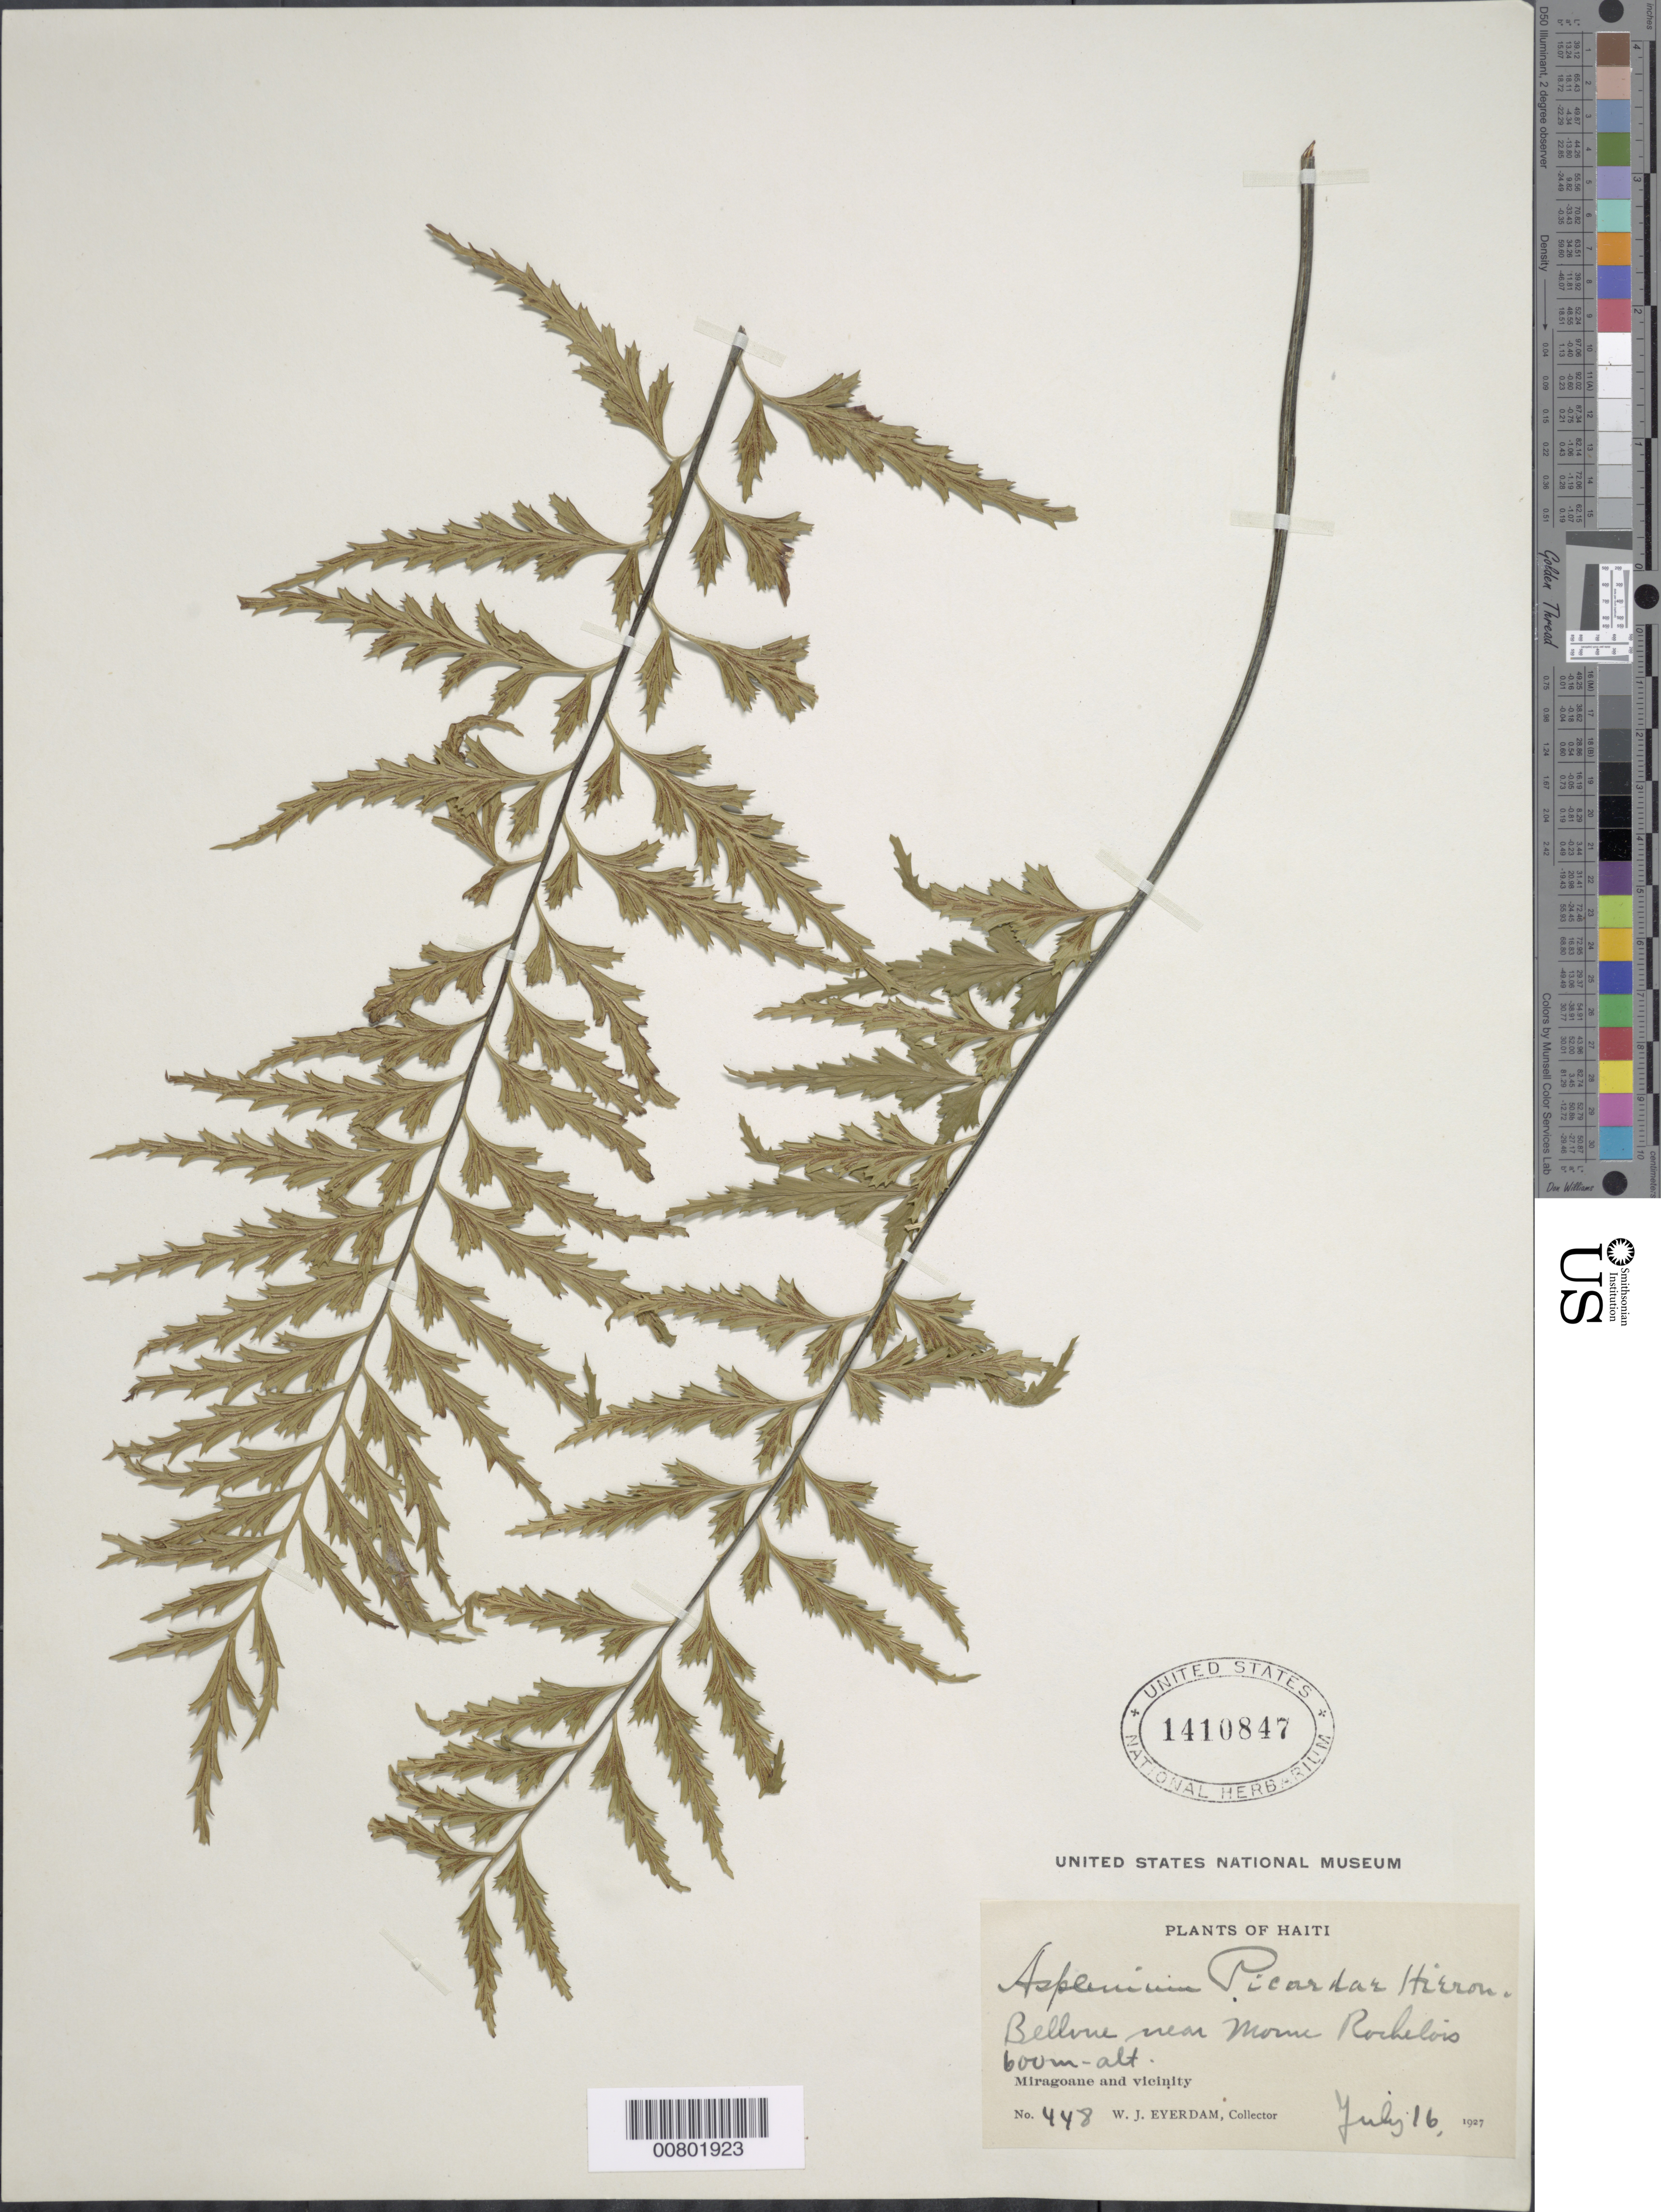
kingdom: Plantae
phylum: Tracheophyta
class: Polypodiopsida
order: Polypodiales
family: Aspleniaceae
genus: Asplenium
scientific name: Asplenium picardae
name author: Hieron.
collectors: W. J. Eyerdam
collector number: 448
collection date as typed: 16 Jul 1927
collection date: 1927-07-16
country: Haiti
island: Hispaniola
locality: Miragoane and vicinity; Bellvue, near Morne Rochelois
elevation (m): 600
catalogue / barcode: US 1410847